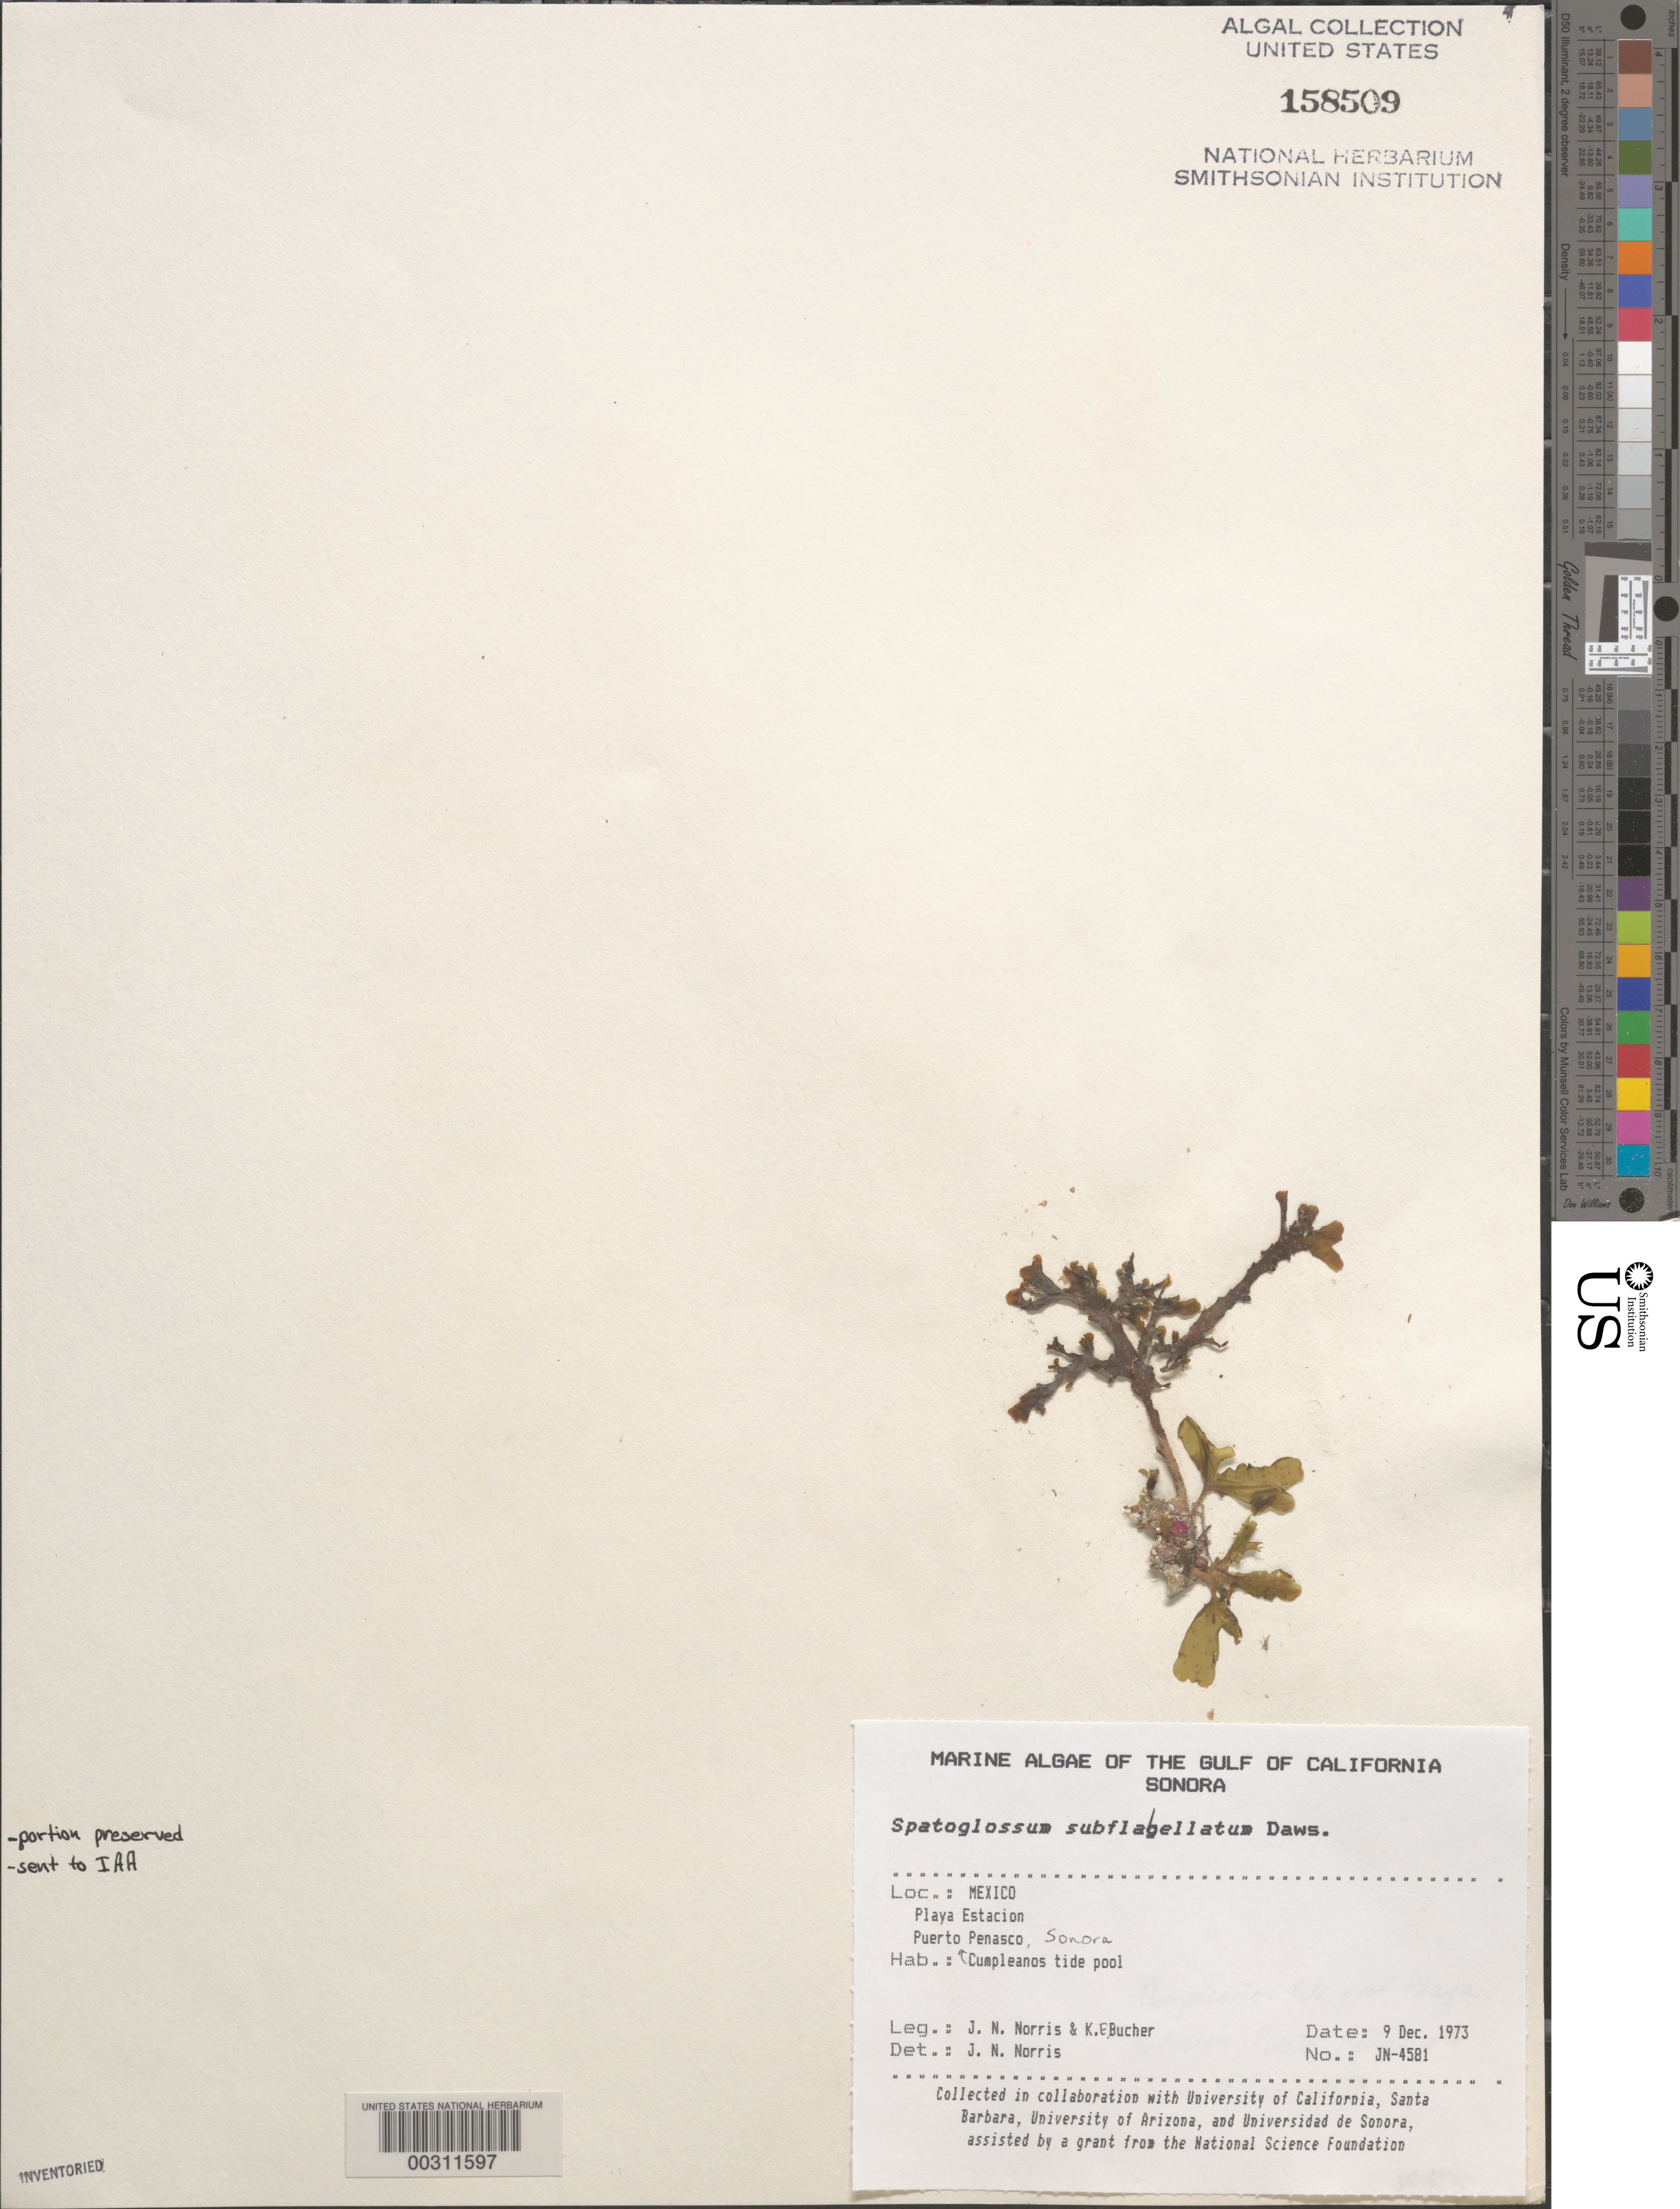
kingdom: Chromista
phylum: Ochrophyta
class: Phaeophyceae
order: Dictyotales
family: Dictyotaceae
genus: Spatoglossum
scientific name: Spatoglossum subflabellatum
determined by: Norris, James N.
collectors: J. N. Norris & K. E. Bucher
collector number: JN-4581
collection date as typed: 09 Dec 1973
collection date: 1973-12-09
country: Mexico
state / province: Sonora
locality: Playa Estacion, Puerto Penasco, Cumpleanos tide pool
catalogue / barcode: US 158509